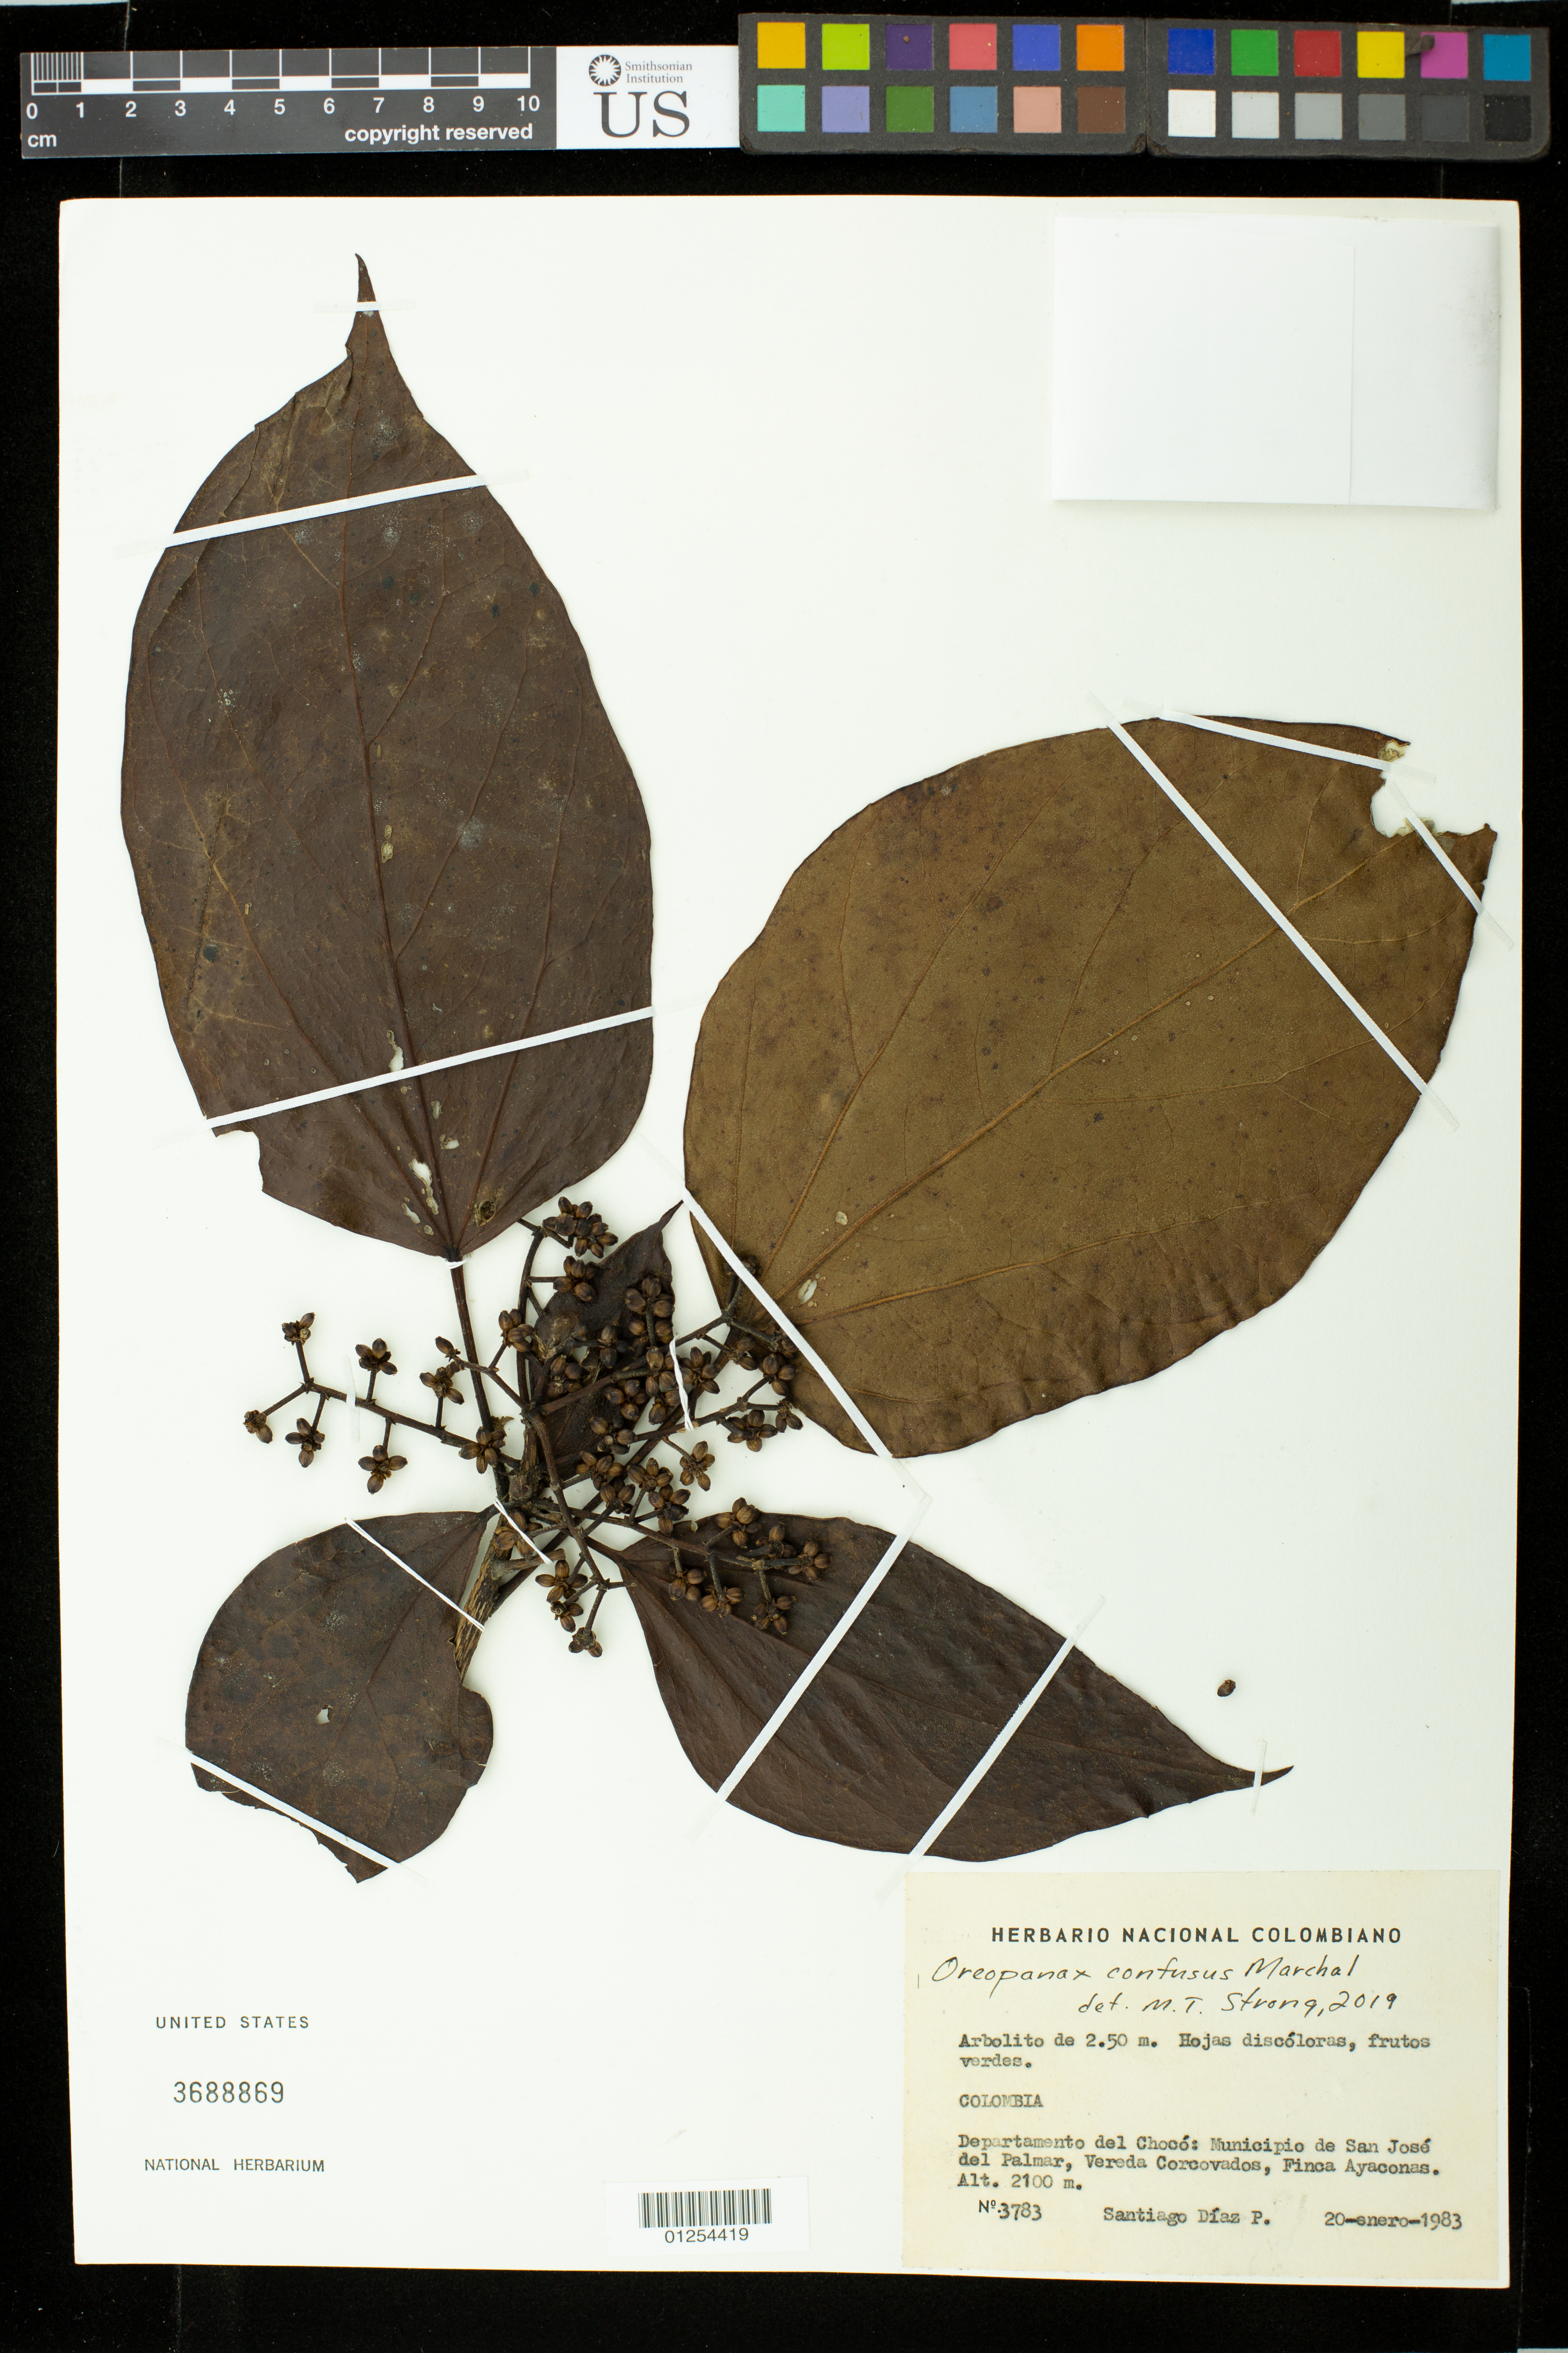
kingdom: Plantae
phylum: Tracheophyta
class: Magnoliopsida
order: Apiales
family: Araliaceae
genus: Oreopanax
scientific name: Oreopanax confusus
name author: March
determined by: Strong, Mark T., (BOT), Smithsonian Institution - National Museum of Natural History (UNITED STATES)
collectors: S. Díaz Píedrahíta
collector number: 3783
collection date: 1983-01-20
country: Colombia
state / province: Chocó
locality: Departamento del Chocó: Municipio de San José del Palmar, Vereda Corcovados, Finca Ayaconas.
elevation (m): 2100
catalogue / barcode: US 3688869